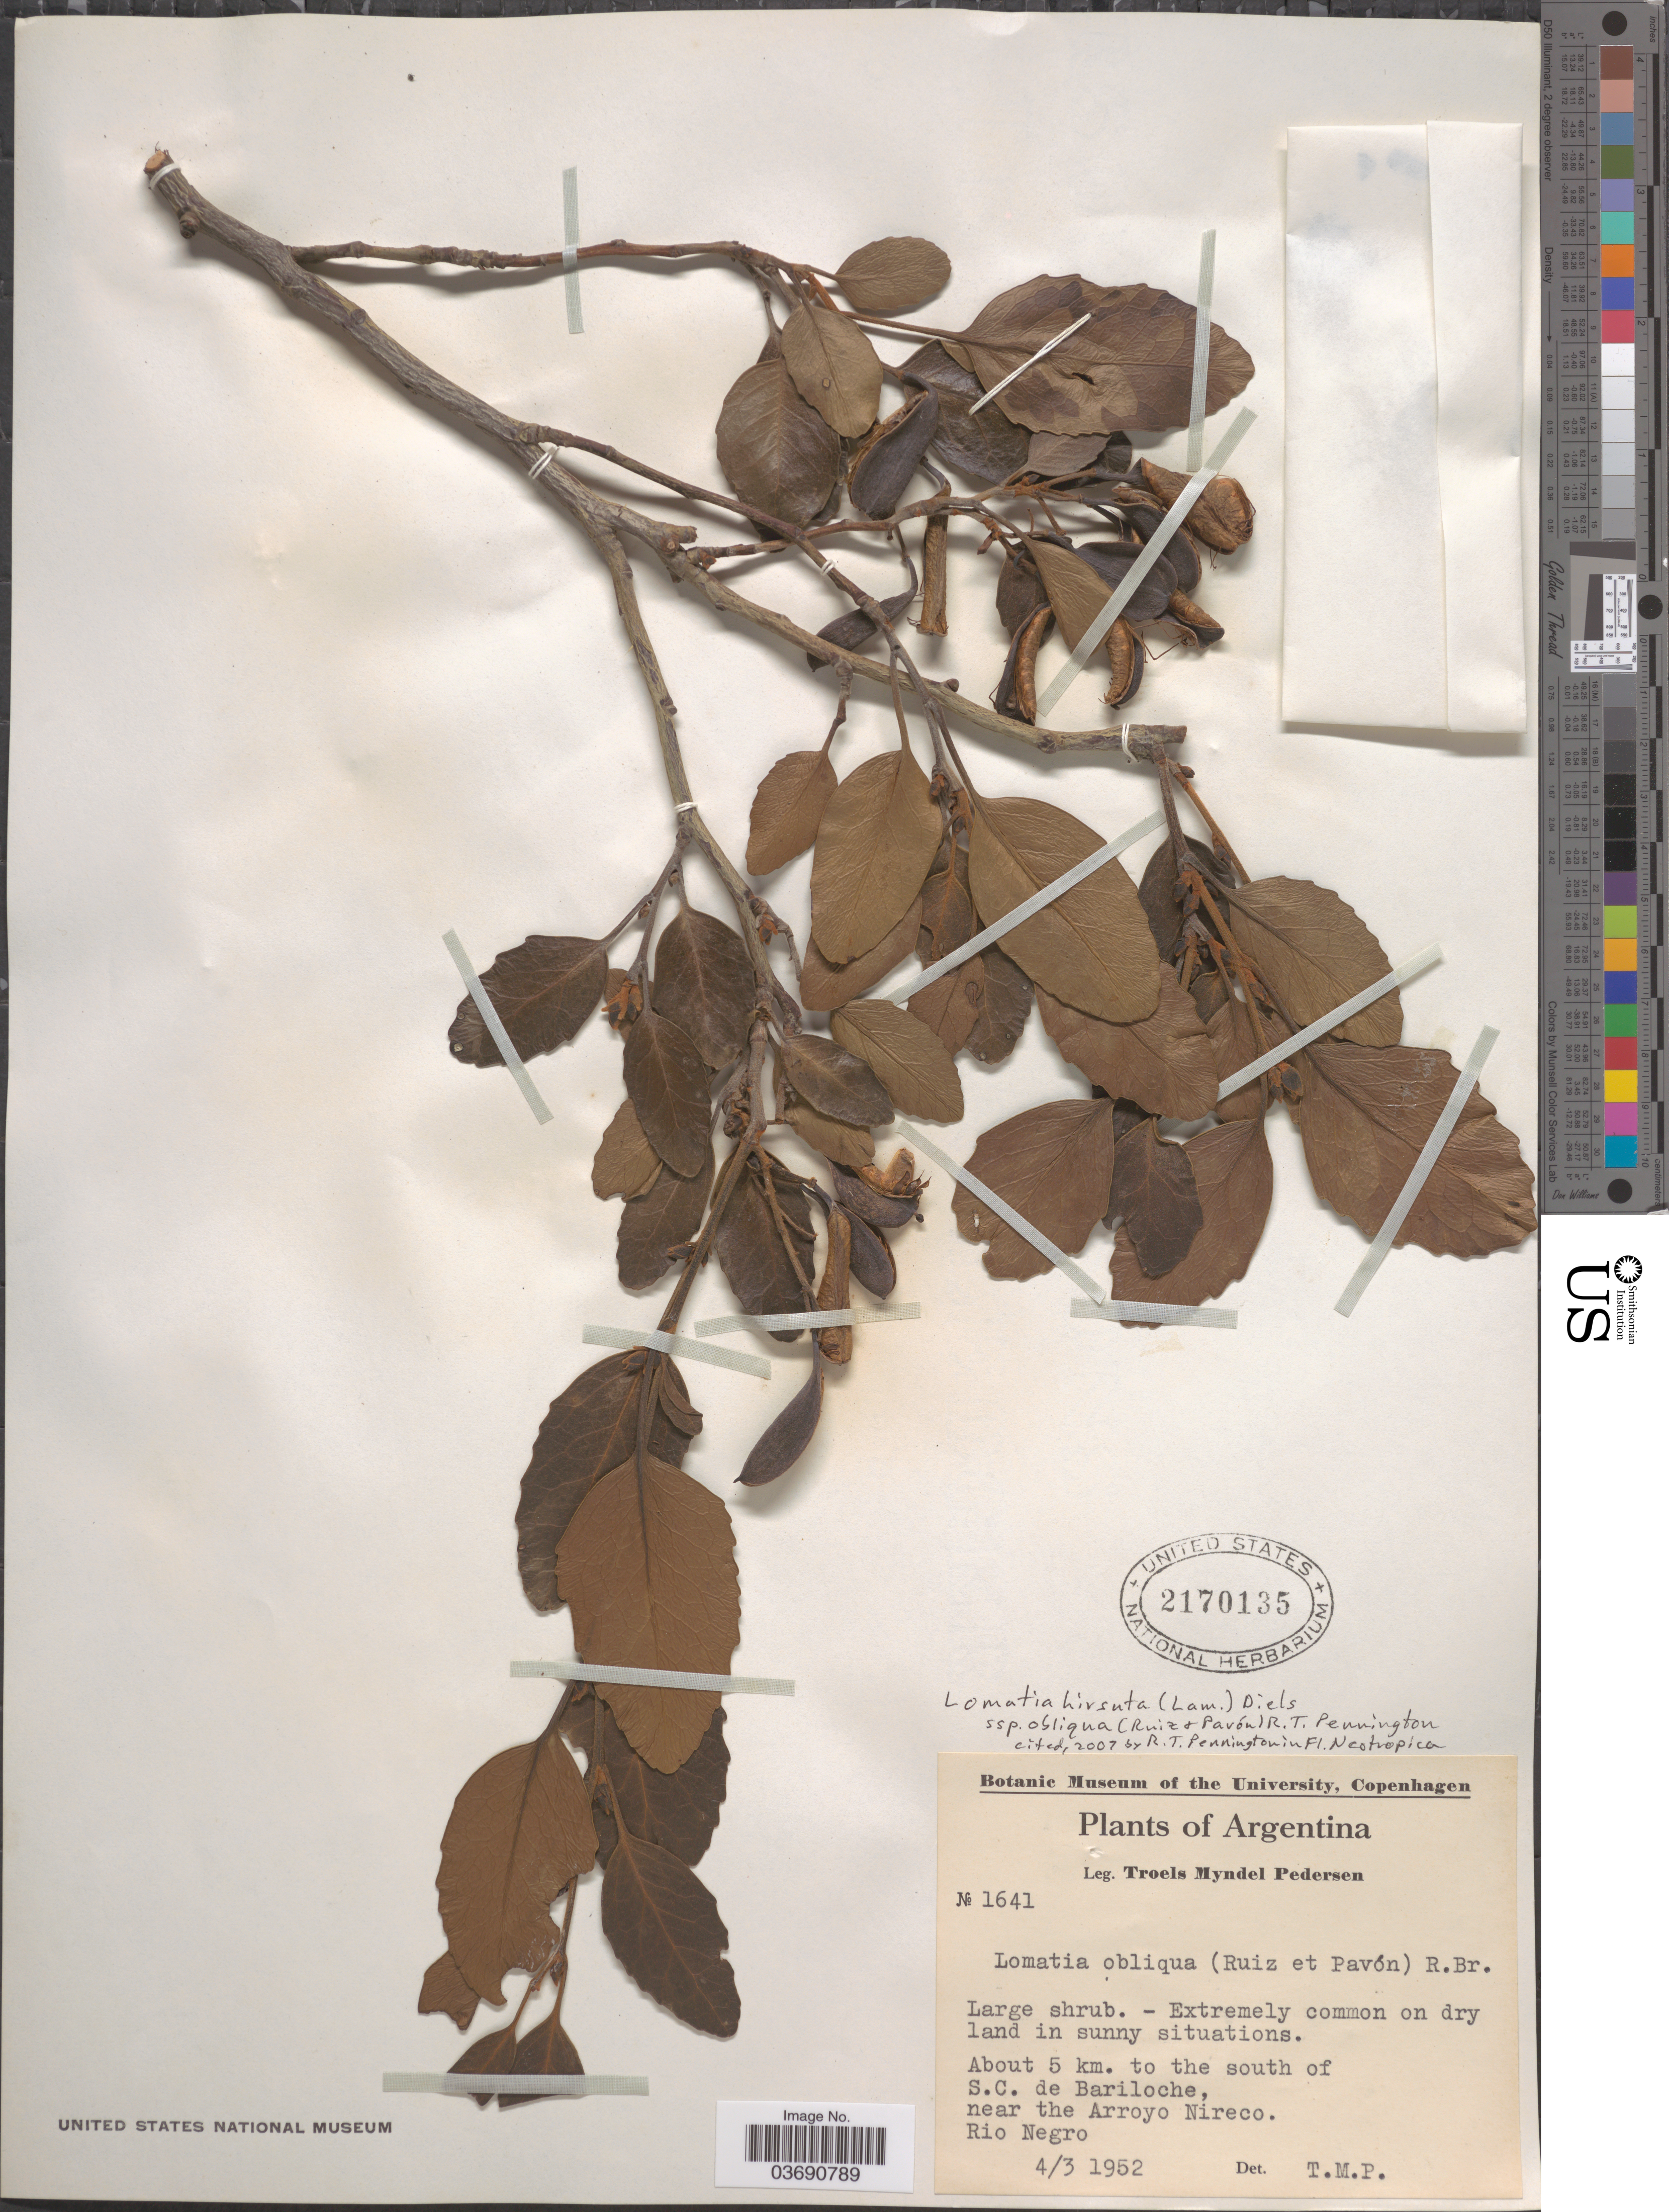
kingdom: Plantae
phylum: Tracheophyta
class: Magnoliopsida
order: Proteales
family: Proteaceae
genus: Lomatia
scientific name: Lomatia hirsuta subsp. obliqua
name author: (Ruiz & Pav.) R.T. Penn.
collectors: T. Pederson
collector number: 1641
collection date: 1952-03-04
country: Argentina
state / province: Rio Negro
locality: About 5 km. to the south of S.C. de Bariloche, near the Arroyo Nireco. Rio Negro.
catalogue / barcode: US 2170135